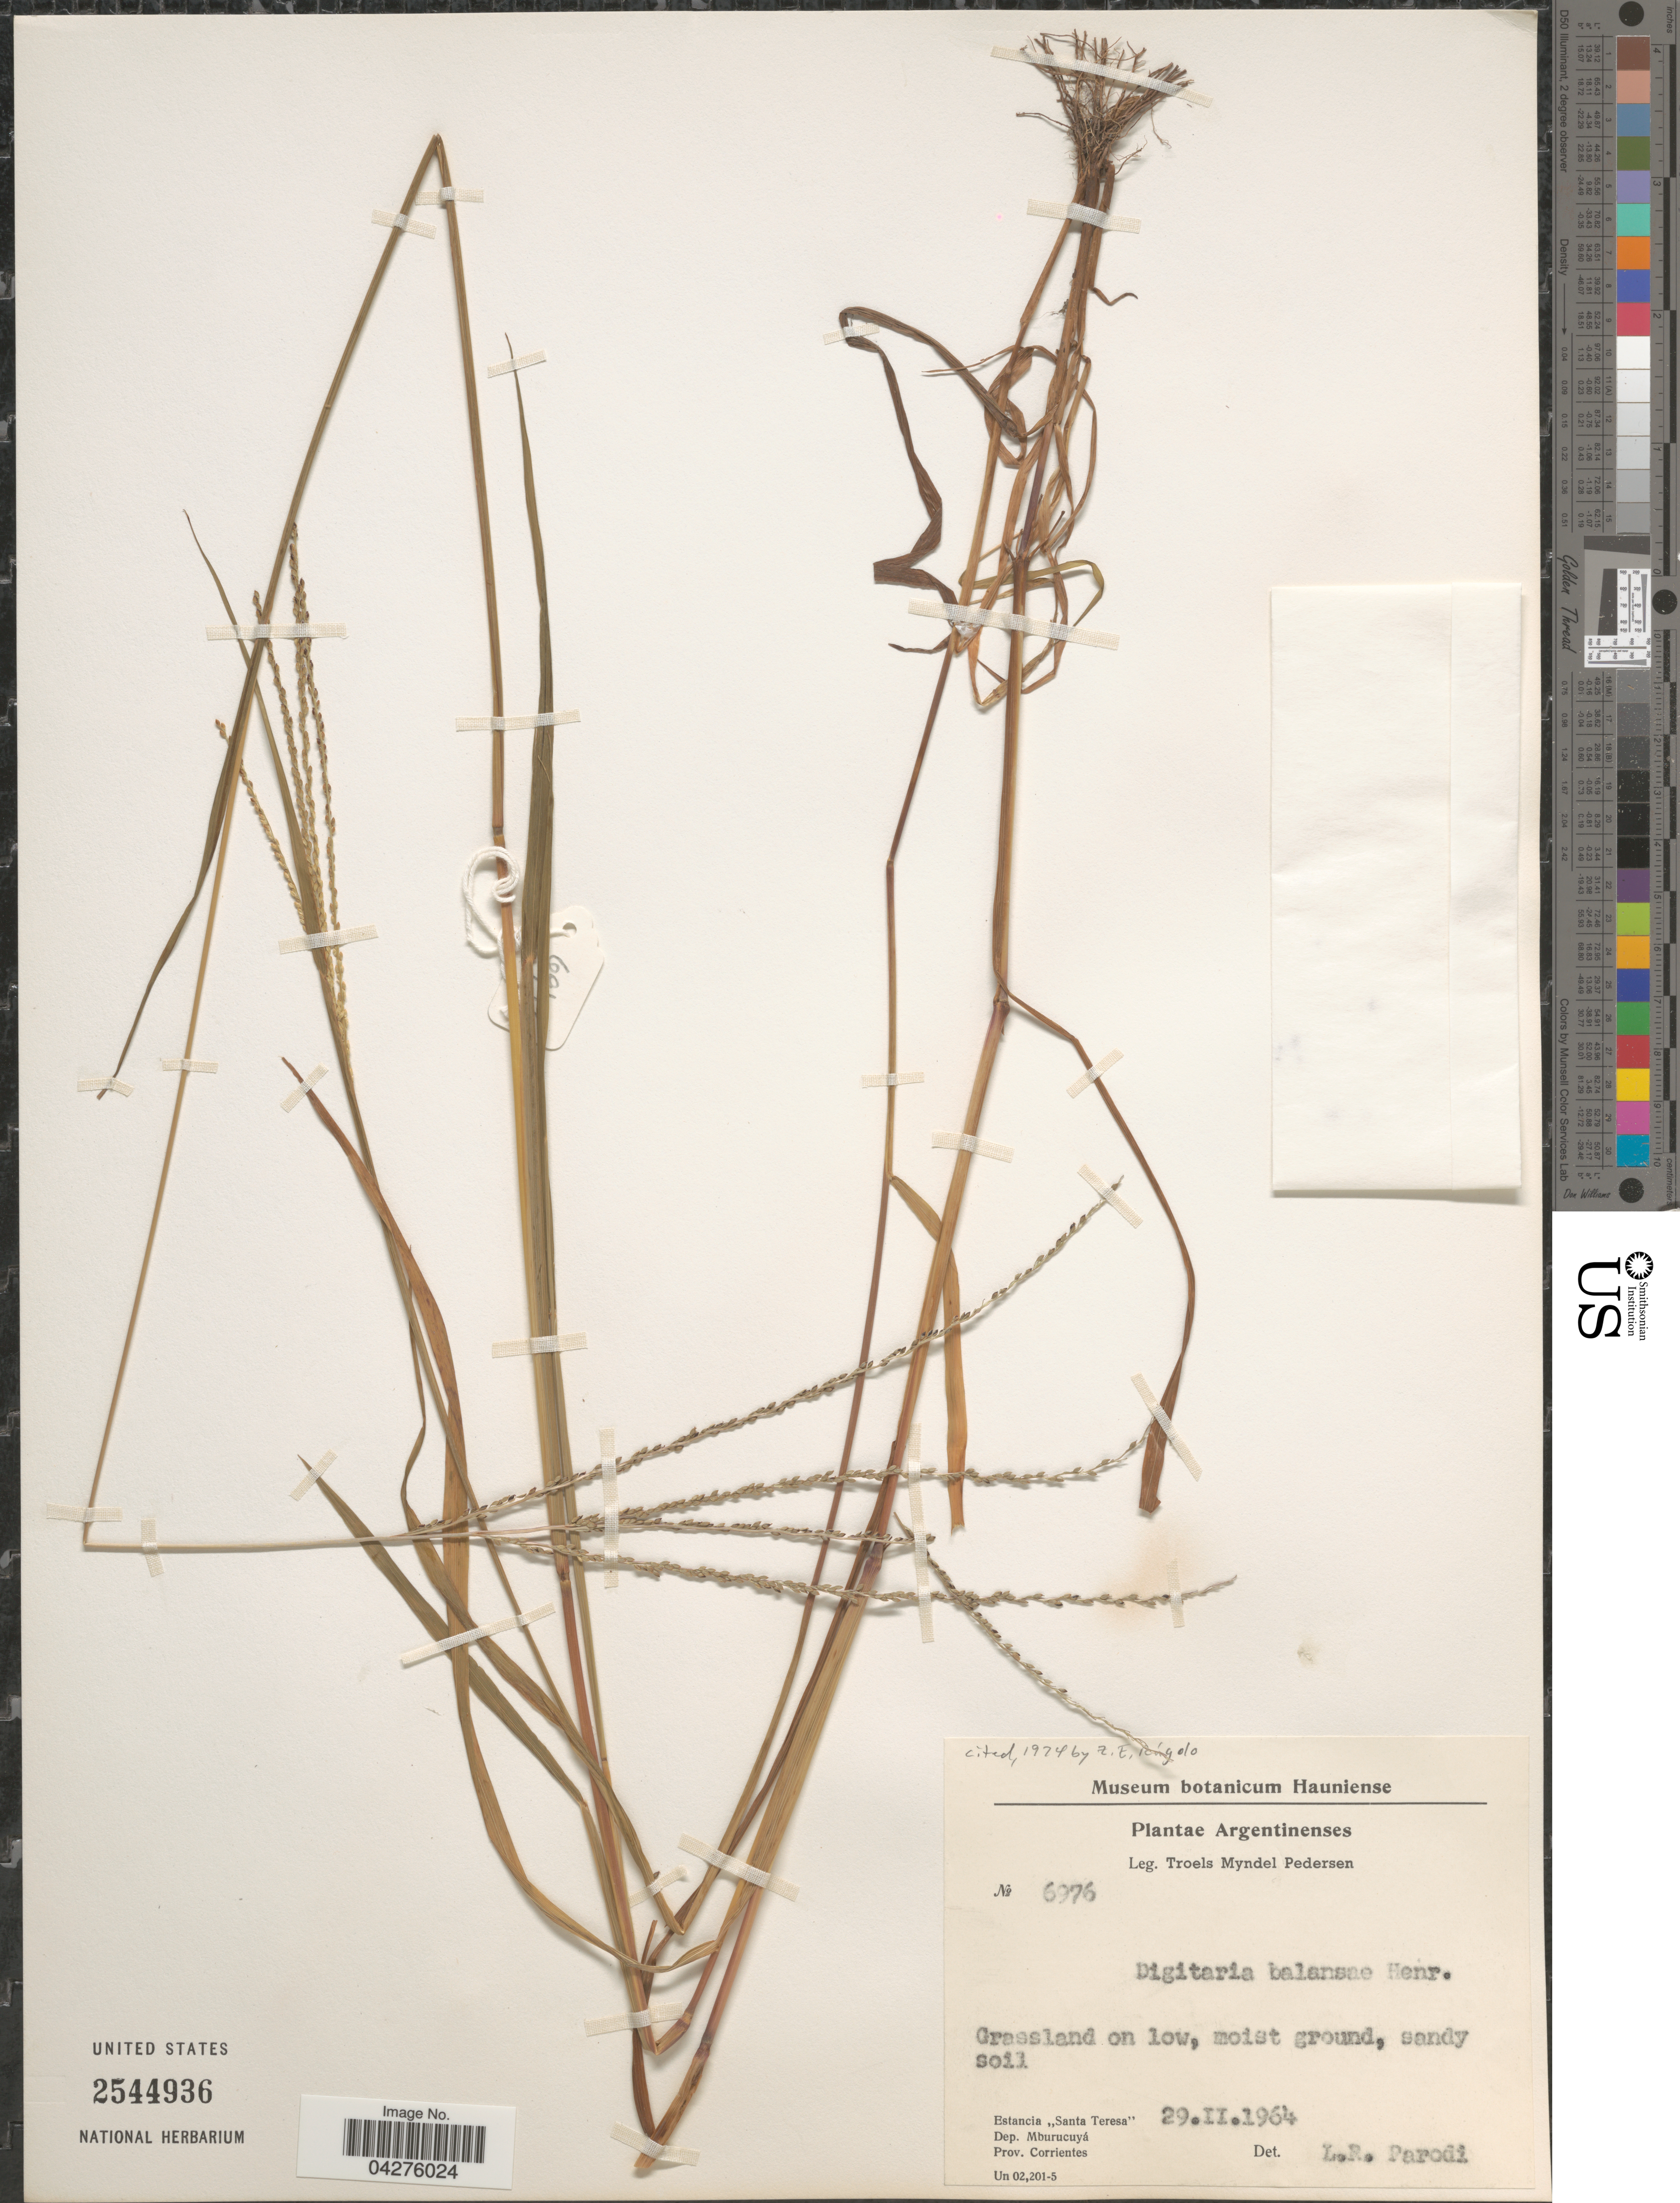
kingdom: Plantae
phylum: Tracheophyta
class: Liliopsida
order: Poales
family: Poaceae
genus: Digitaria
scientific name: Digitaria balansae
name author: Henr.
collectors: T. Pederson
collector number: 6976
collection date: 1964-02-29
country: Argentina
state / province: Corrientes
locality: Grassland on low, moist ground, sandy soil. Estancia "Santa Teresa" Dep. Mburucuyá.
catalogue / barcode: US 2544936